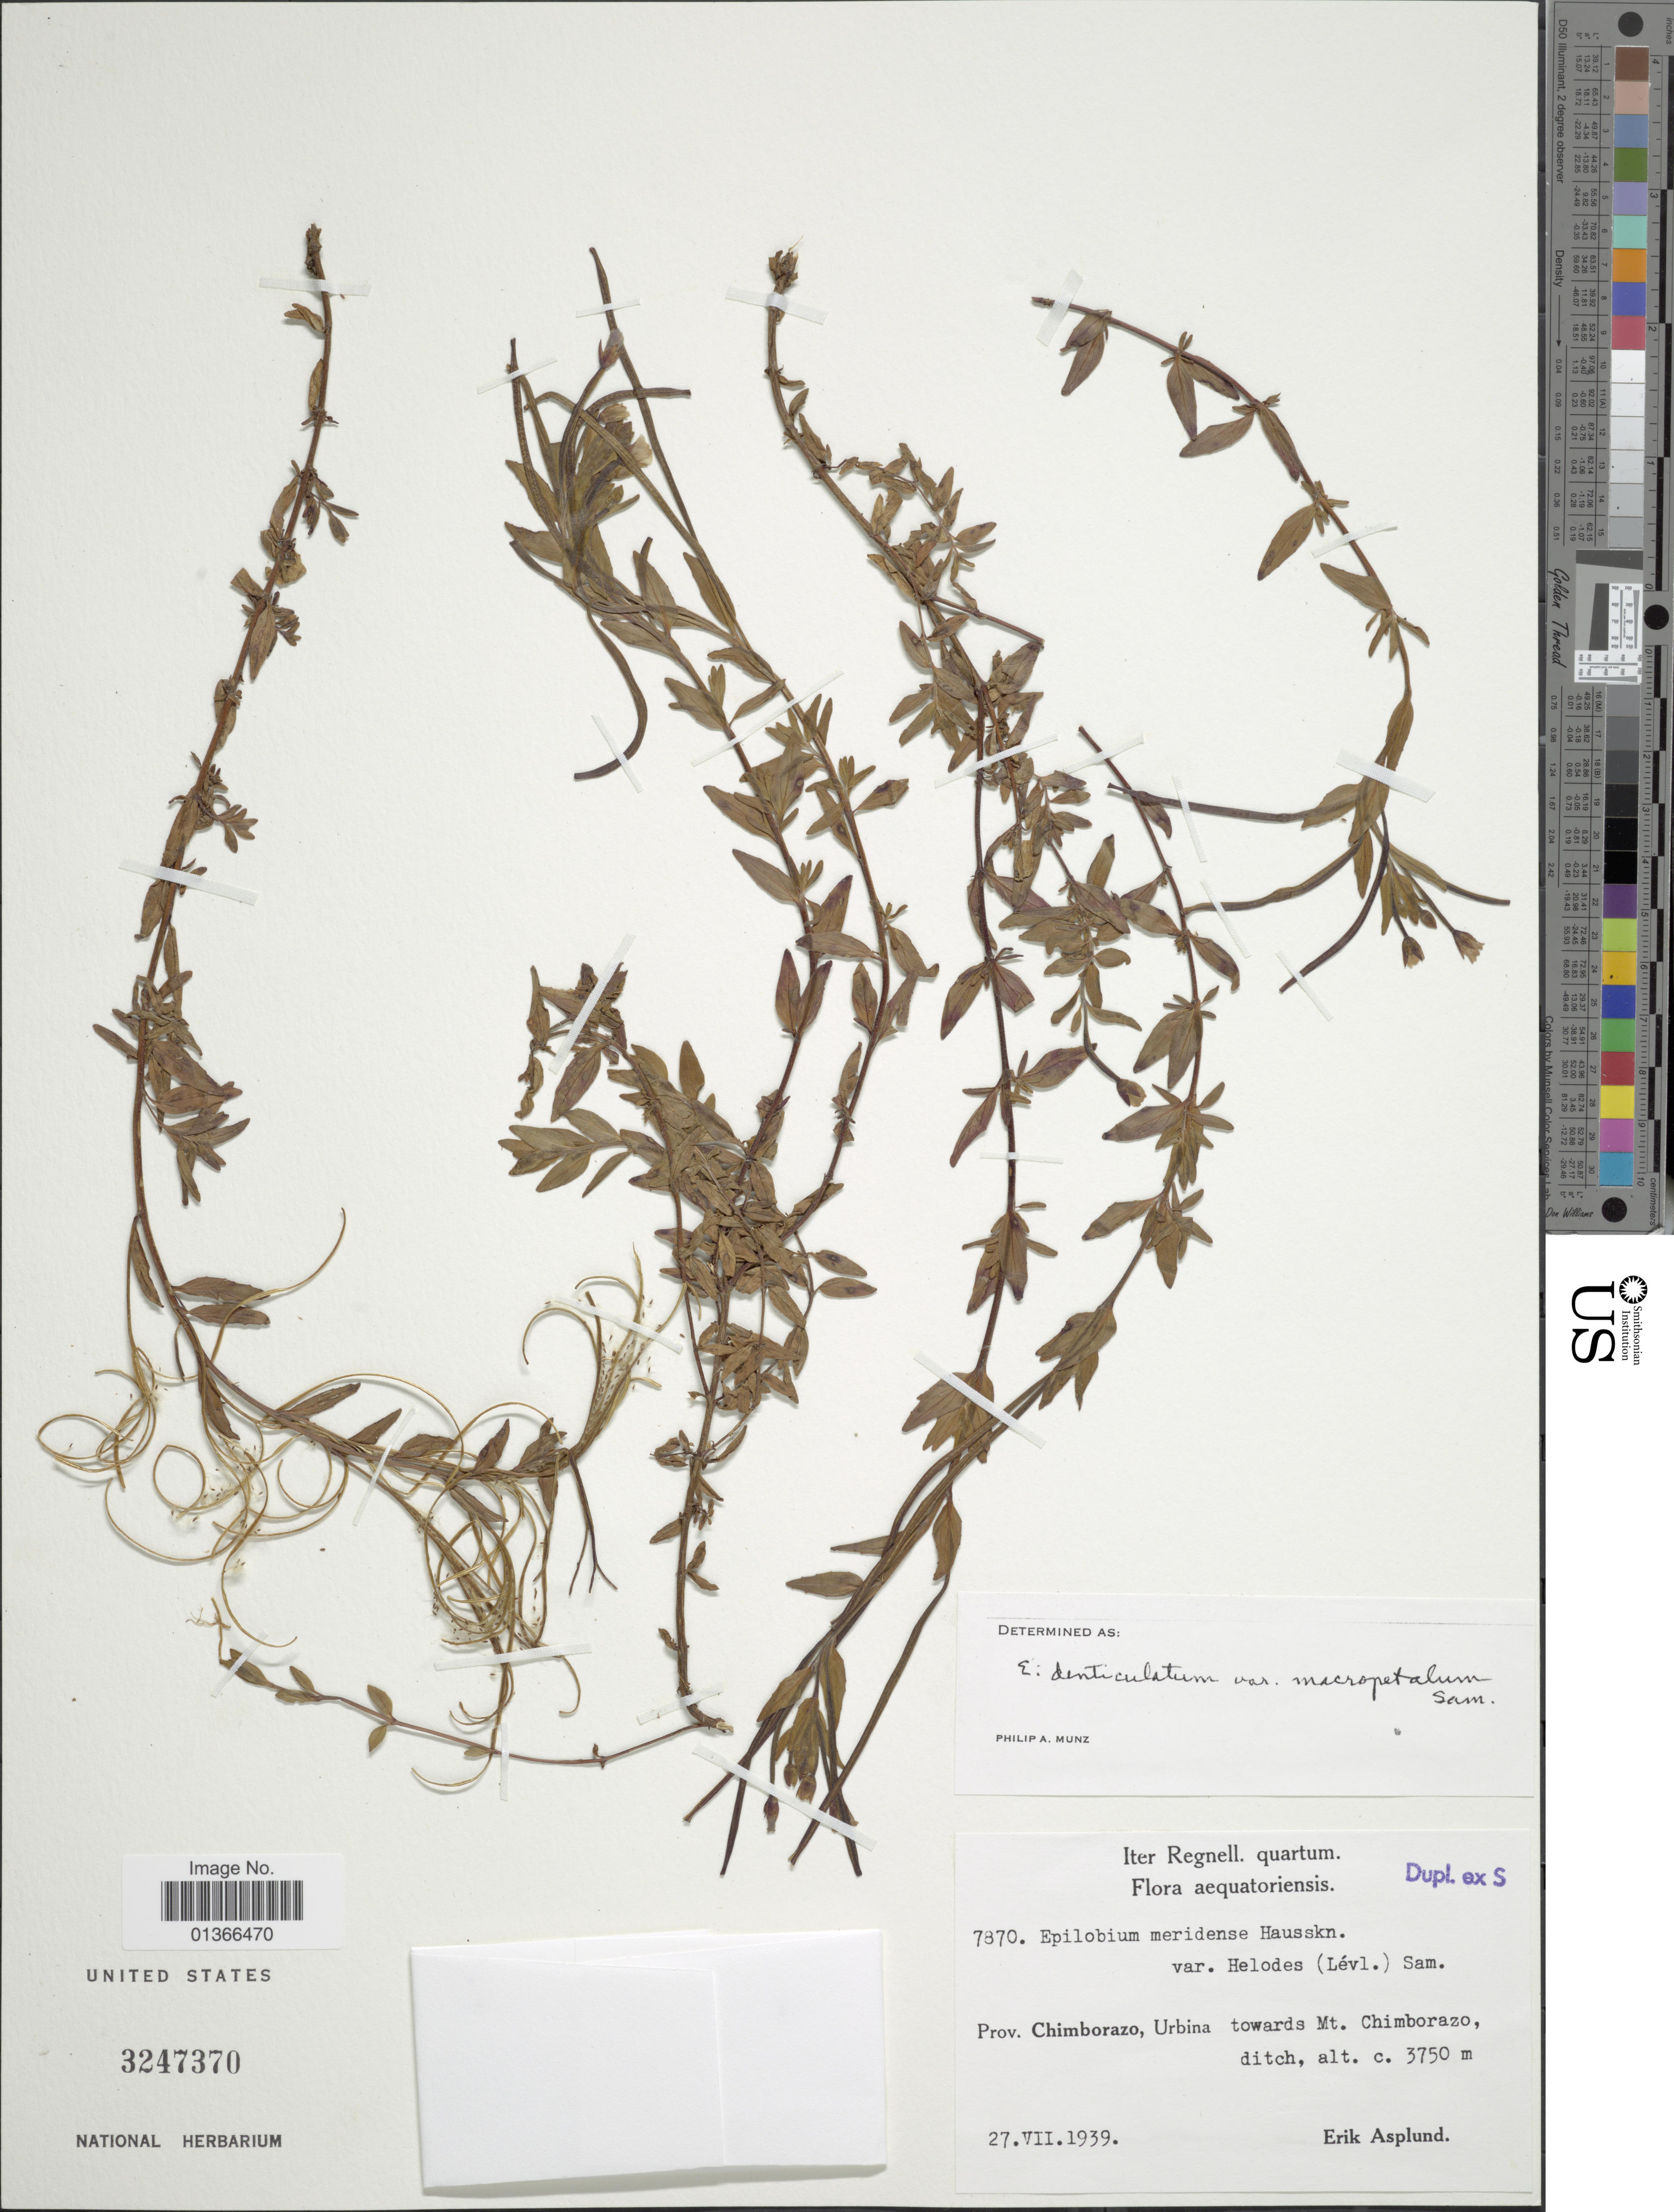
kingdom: Plantae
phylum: Tracheophyta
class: Magnoliopsida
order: Myrtales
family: Onagraceae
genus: Epilobium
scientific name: Epilobium denticulatum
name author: Ruiz & Pav.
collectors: E. Asplund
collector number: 7870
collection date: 1939-07-27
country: Ecuador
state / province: Chimborazo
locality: Urbina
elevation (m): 3750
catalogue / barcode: US 3247370